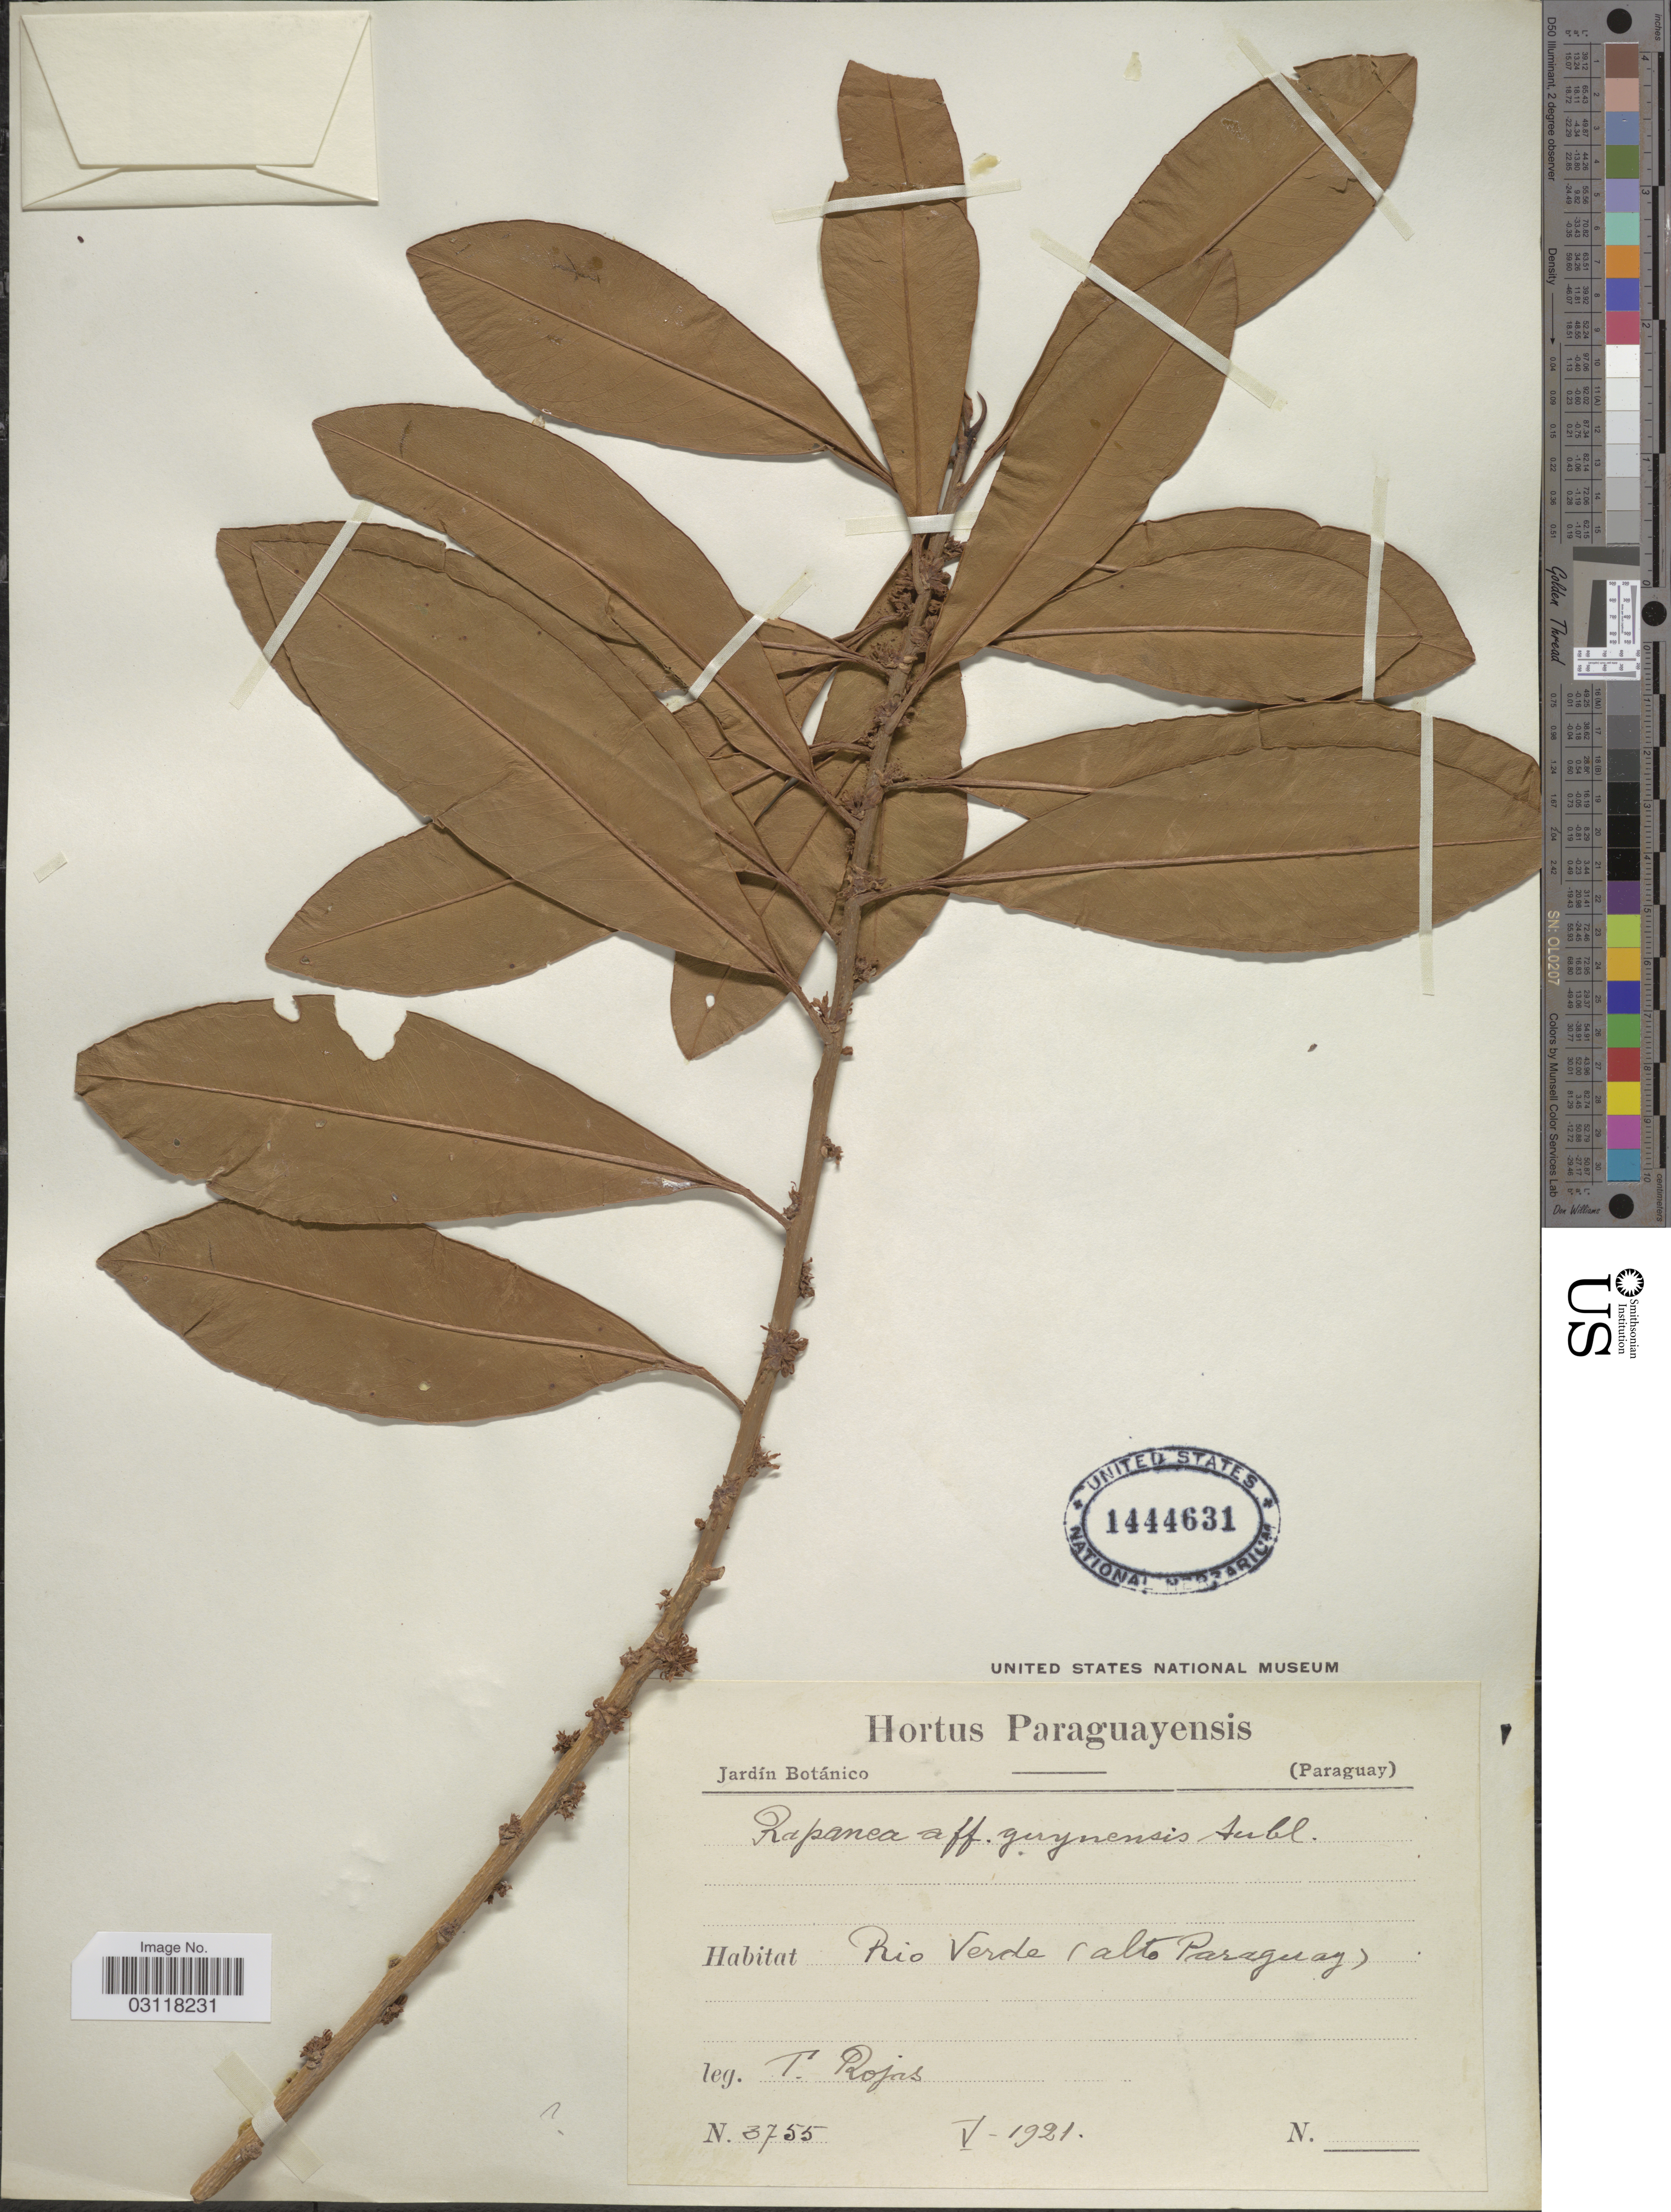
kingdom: Plantae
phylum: Tracheophyta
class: Magnoliopsida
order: Ericales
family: Primulaceae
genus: Rapanea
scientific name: Rapanea guianensis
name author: Aubl.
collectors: T. Rojas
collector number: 3755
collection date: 1921-05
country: Paraguay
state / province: Alto Paraguay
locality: Rio Verde (alto Paraguay).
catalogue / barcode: US 1444631